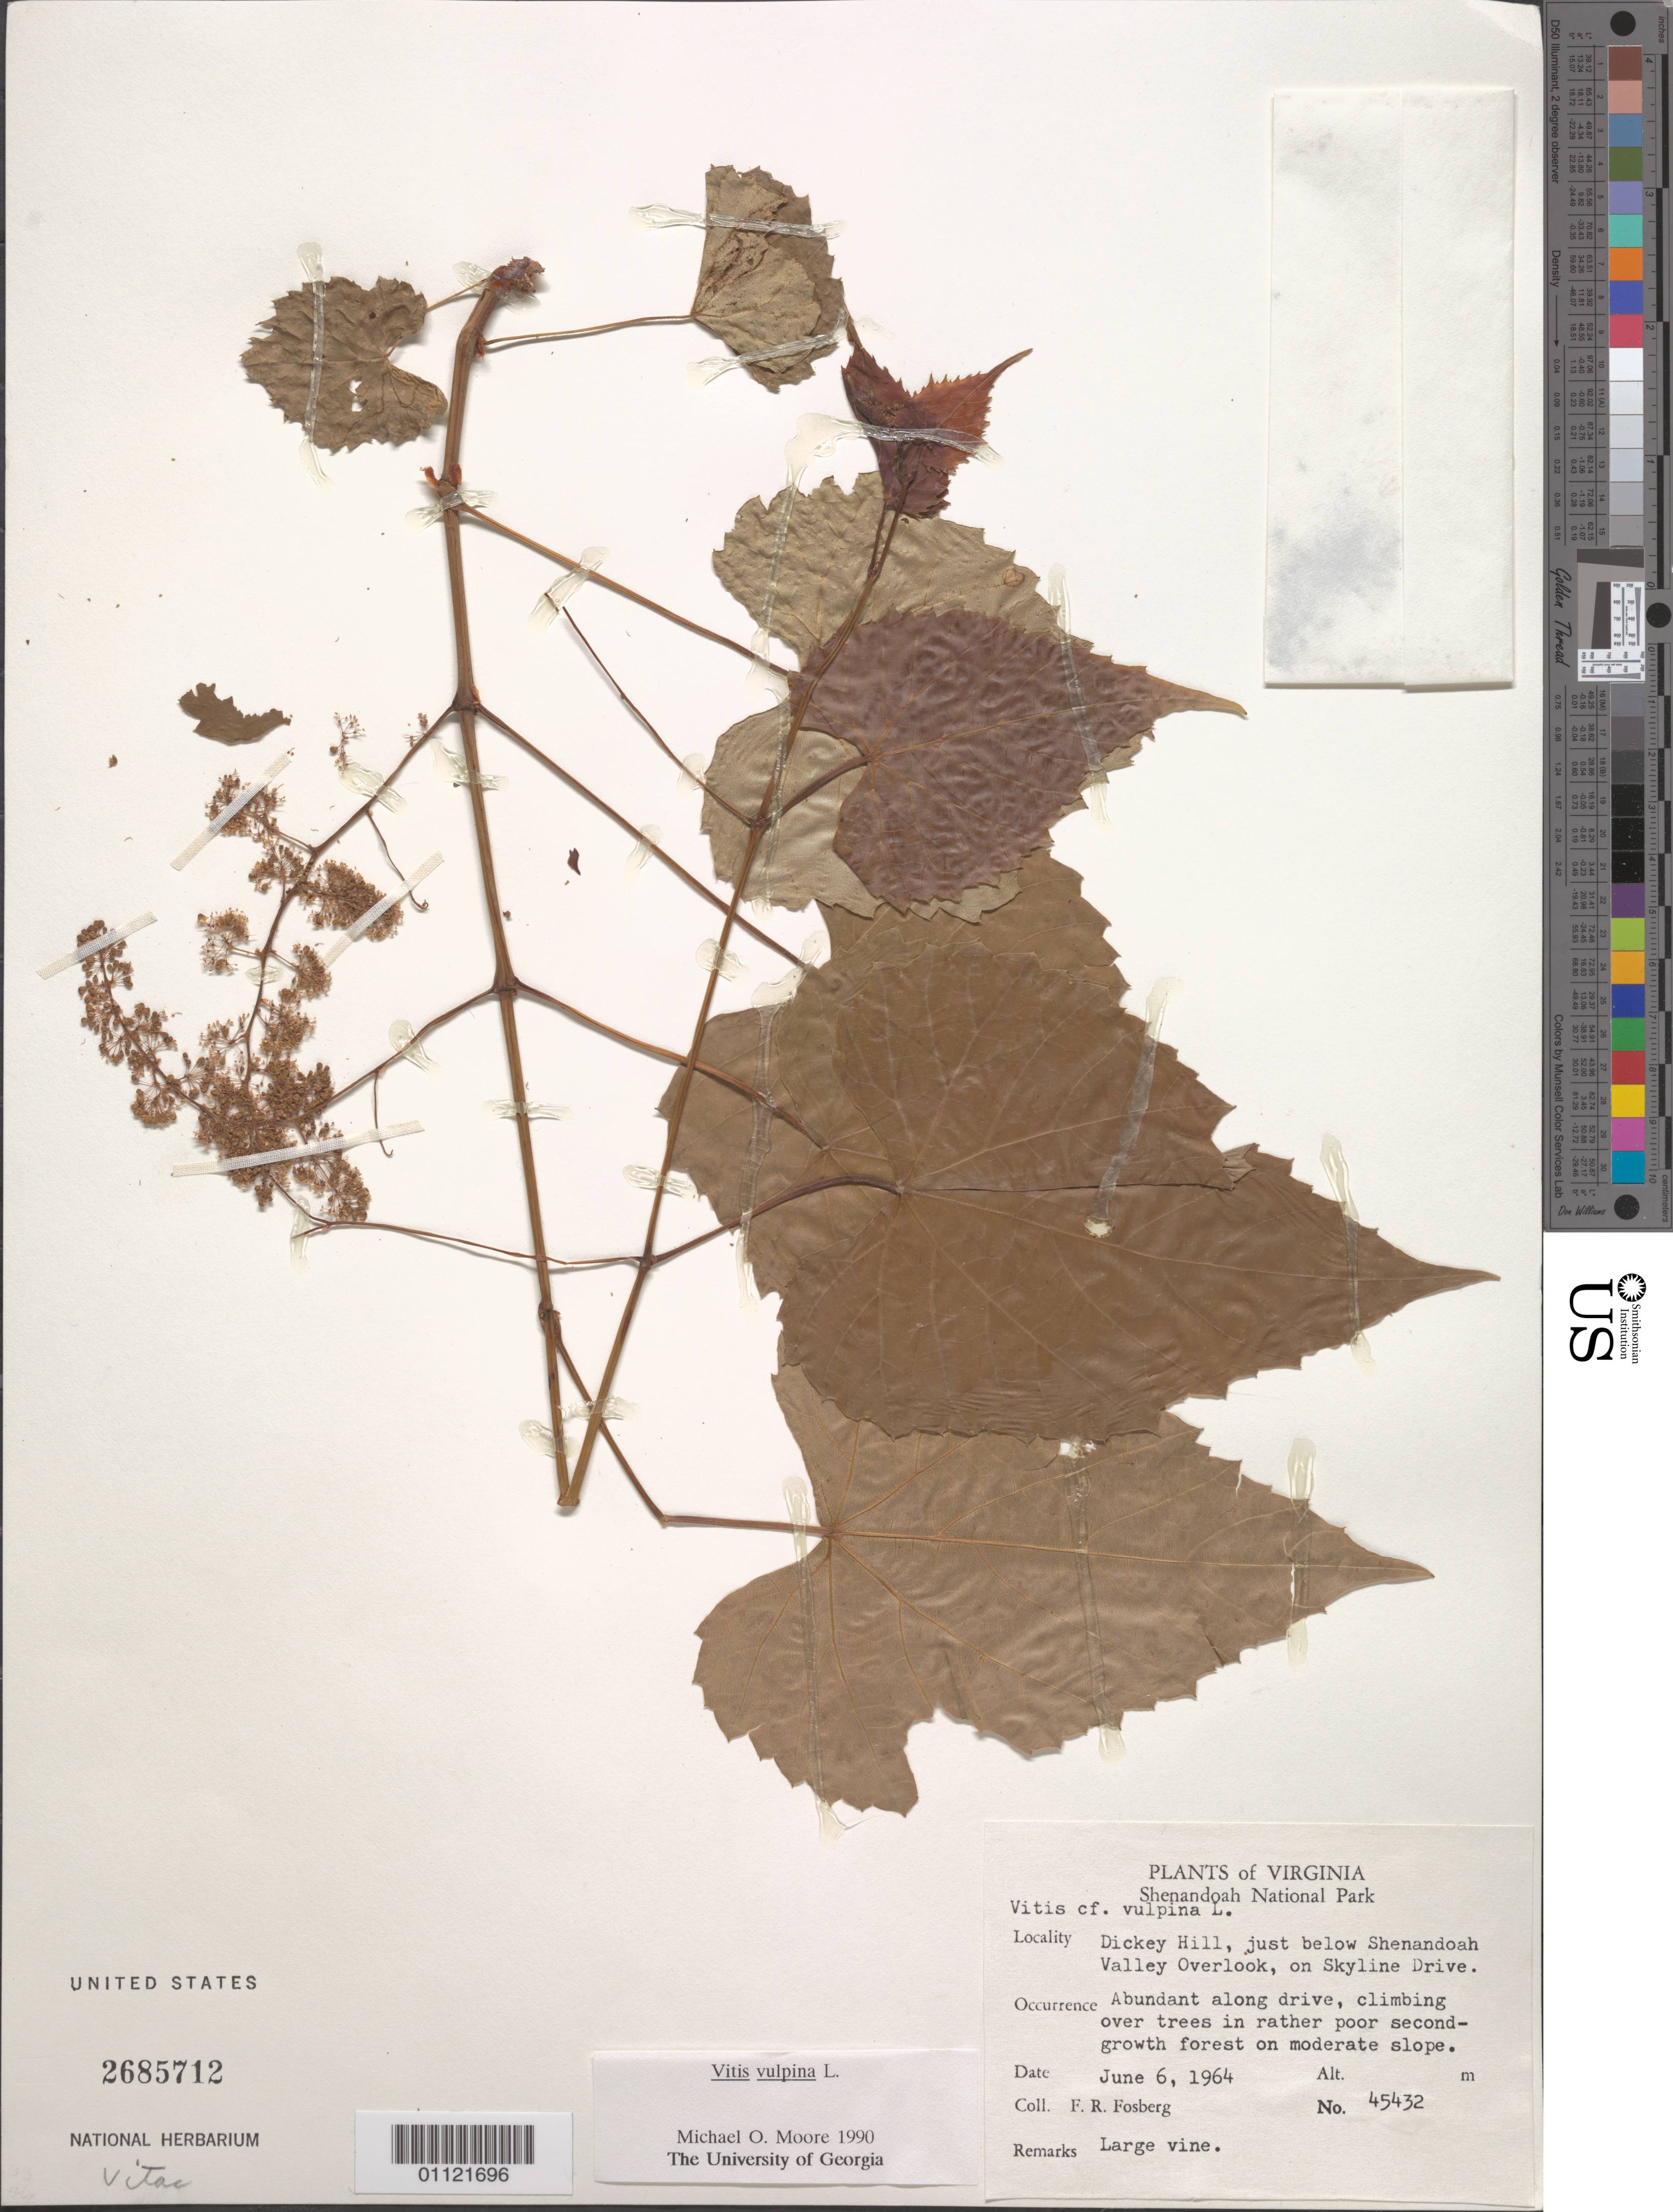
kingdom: Plantae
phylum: Tracheophyta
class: Magnoliopsida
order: Vitales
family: Vitaceae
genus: Vitis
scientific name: Vitis vulpina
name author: L.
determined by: Moore, M. O.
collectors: F. R. Fosberg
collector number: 45432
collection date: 1964-06-06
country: United States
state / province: Virginia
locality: Dickey Hill, just below Shenandoah Valley Overlook, on Skyline Drive. Shenandoah National Park.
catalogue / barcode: US 2685712